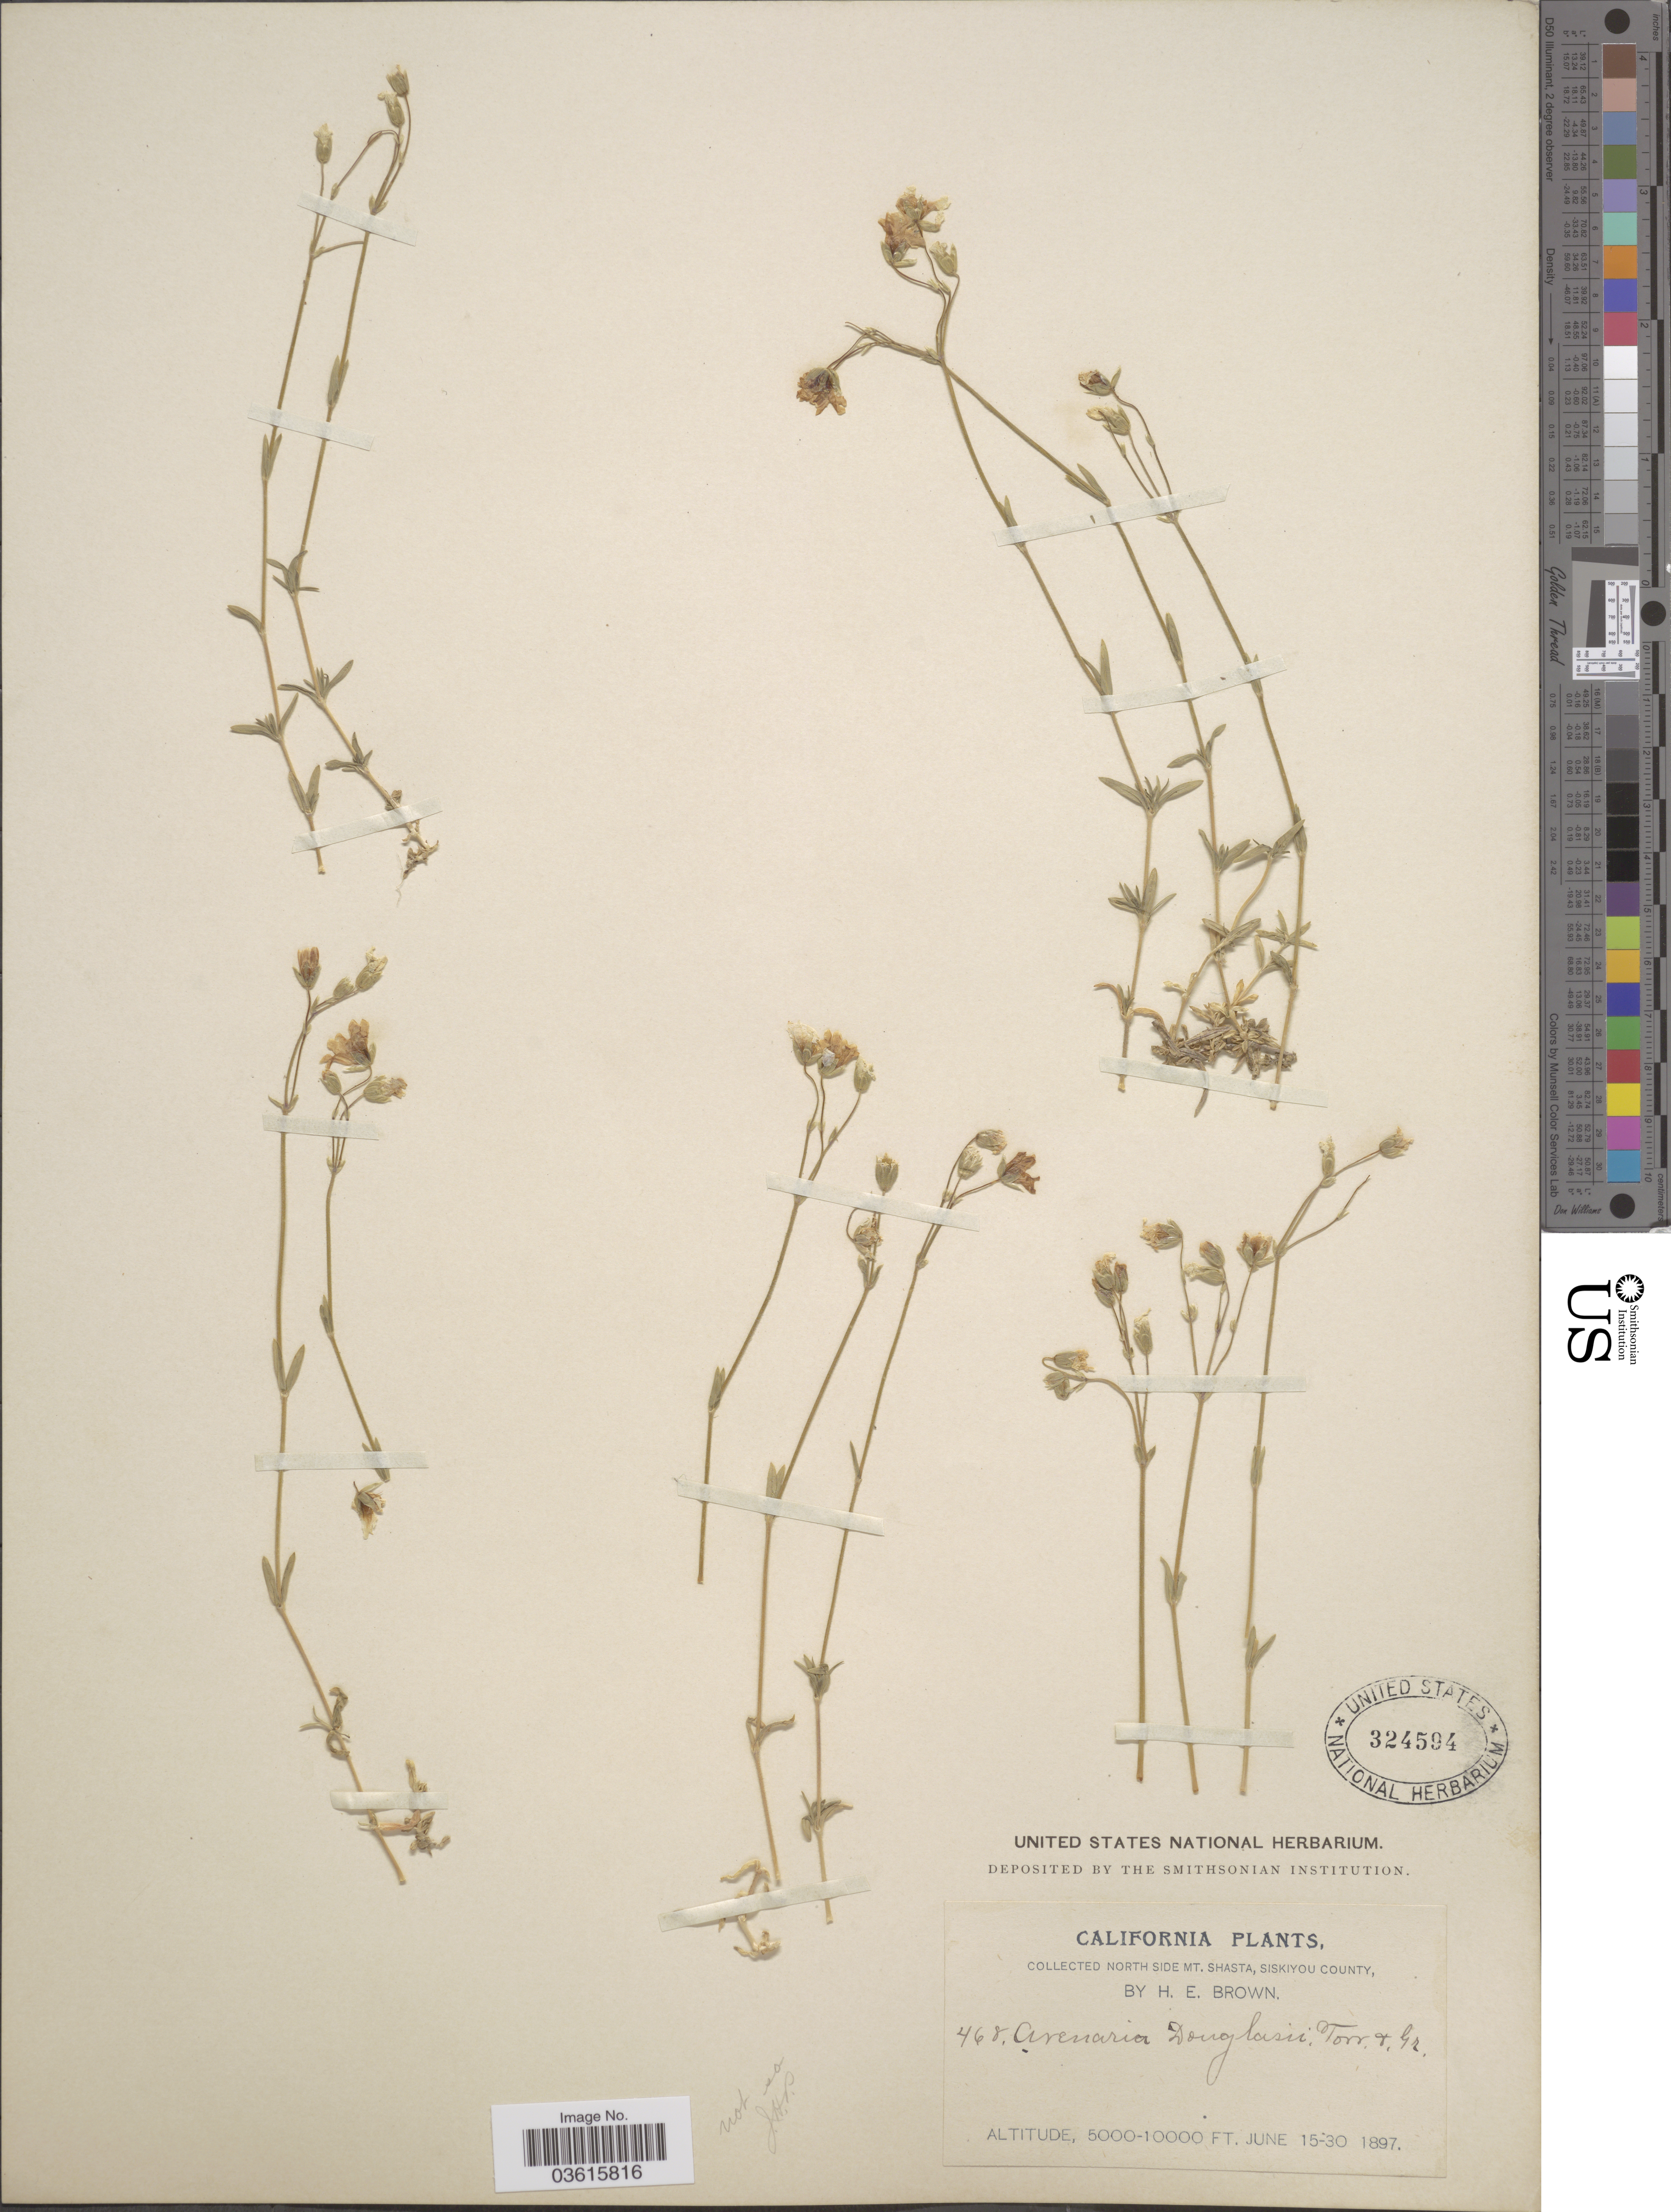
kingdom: Plantae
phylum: Tracheophyta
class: Magnoliopsida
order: Caryophyllales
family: Caryophyllaceae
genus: Minuartia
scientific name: Minuartia douglasii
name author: Mattf.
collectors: H. E. Brown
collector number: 468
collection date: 1897-06-15/1897-06-30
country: United States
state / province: California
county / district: Siskiyou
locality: North side Mt. Shasta, Siskiyou County.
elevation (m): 1524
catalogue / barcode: US 324594